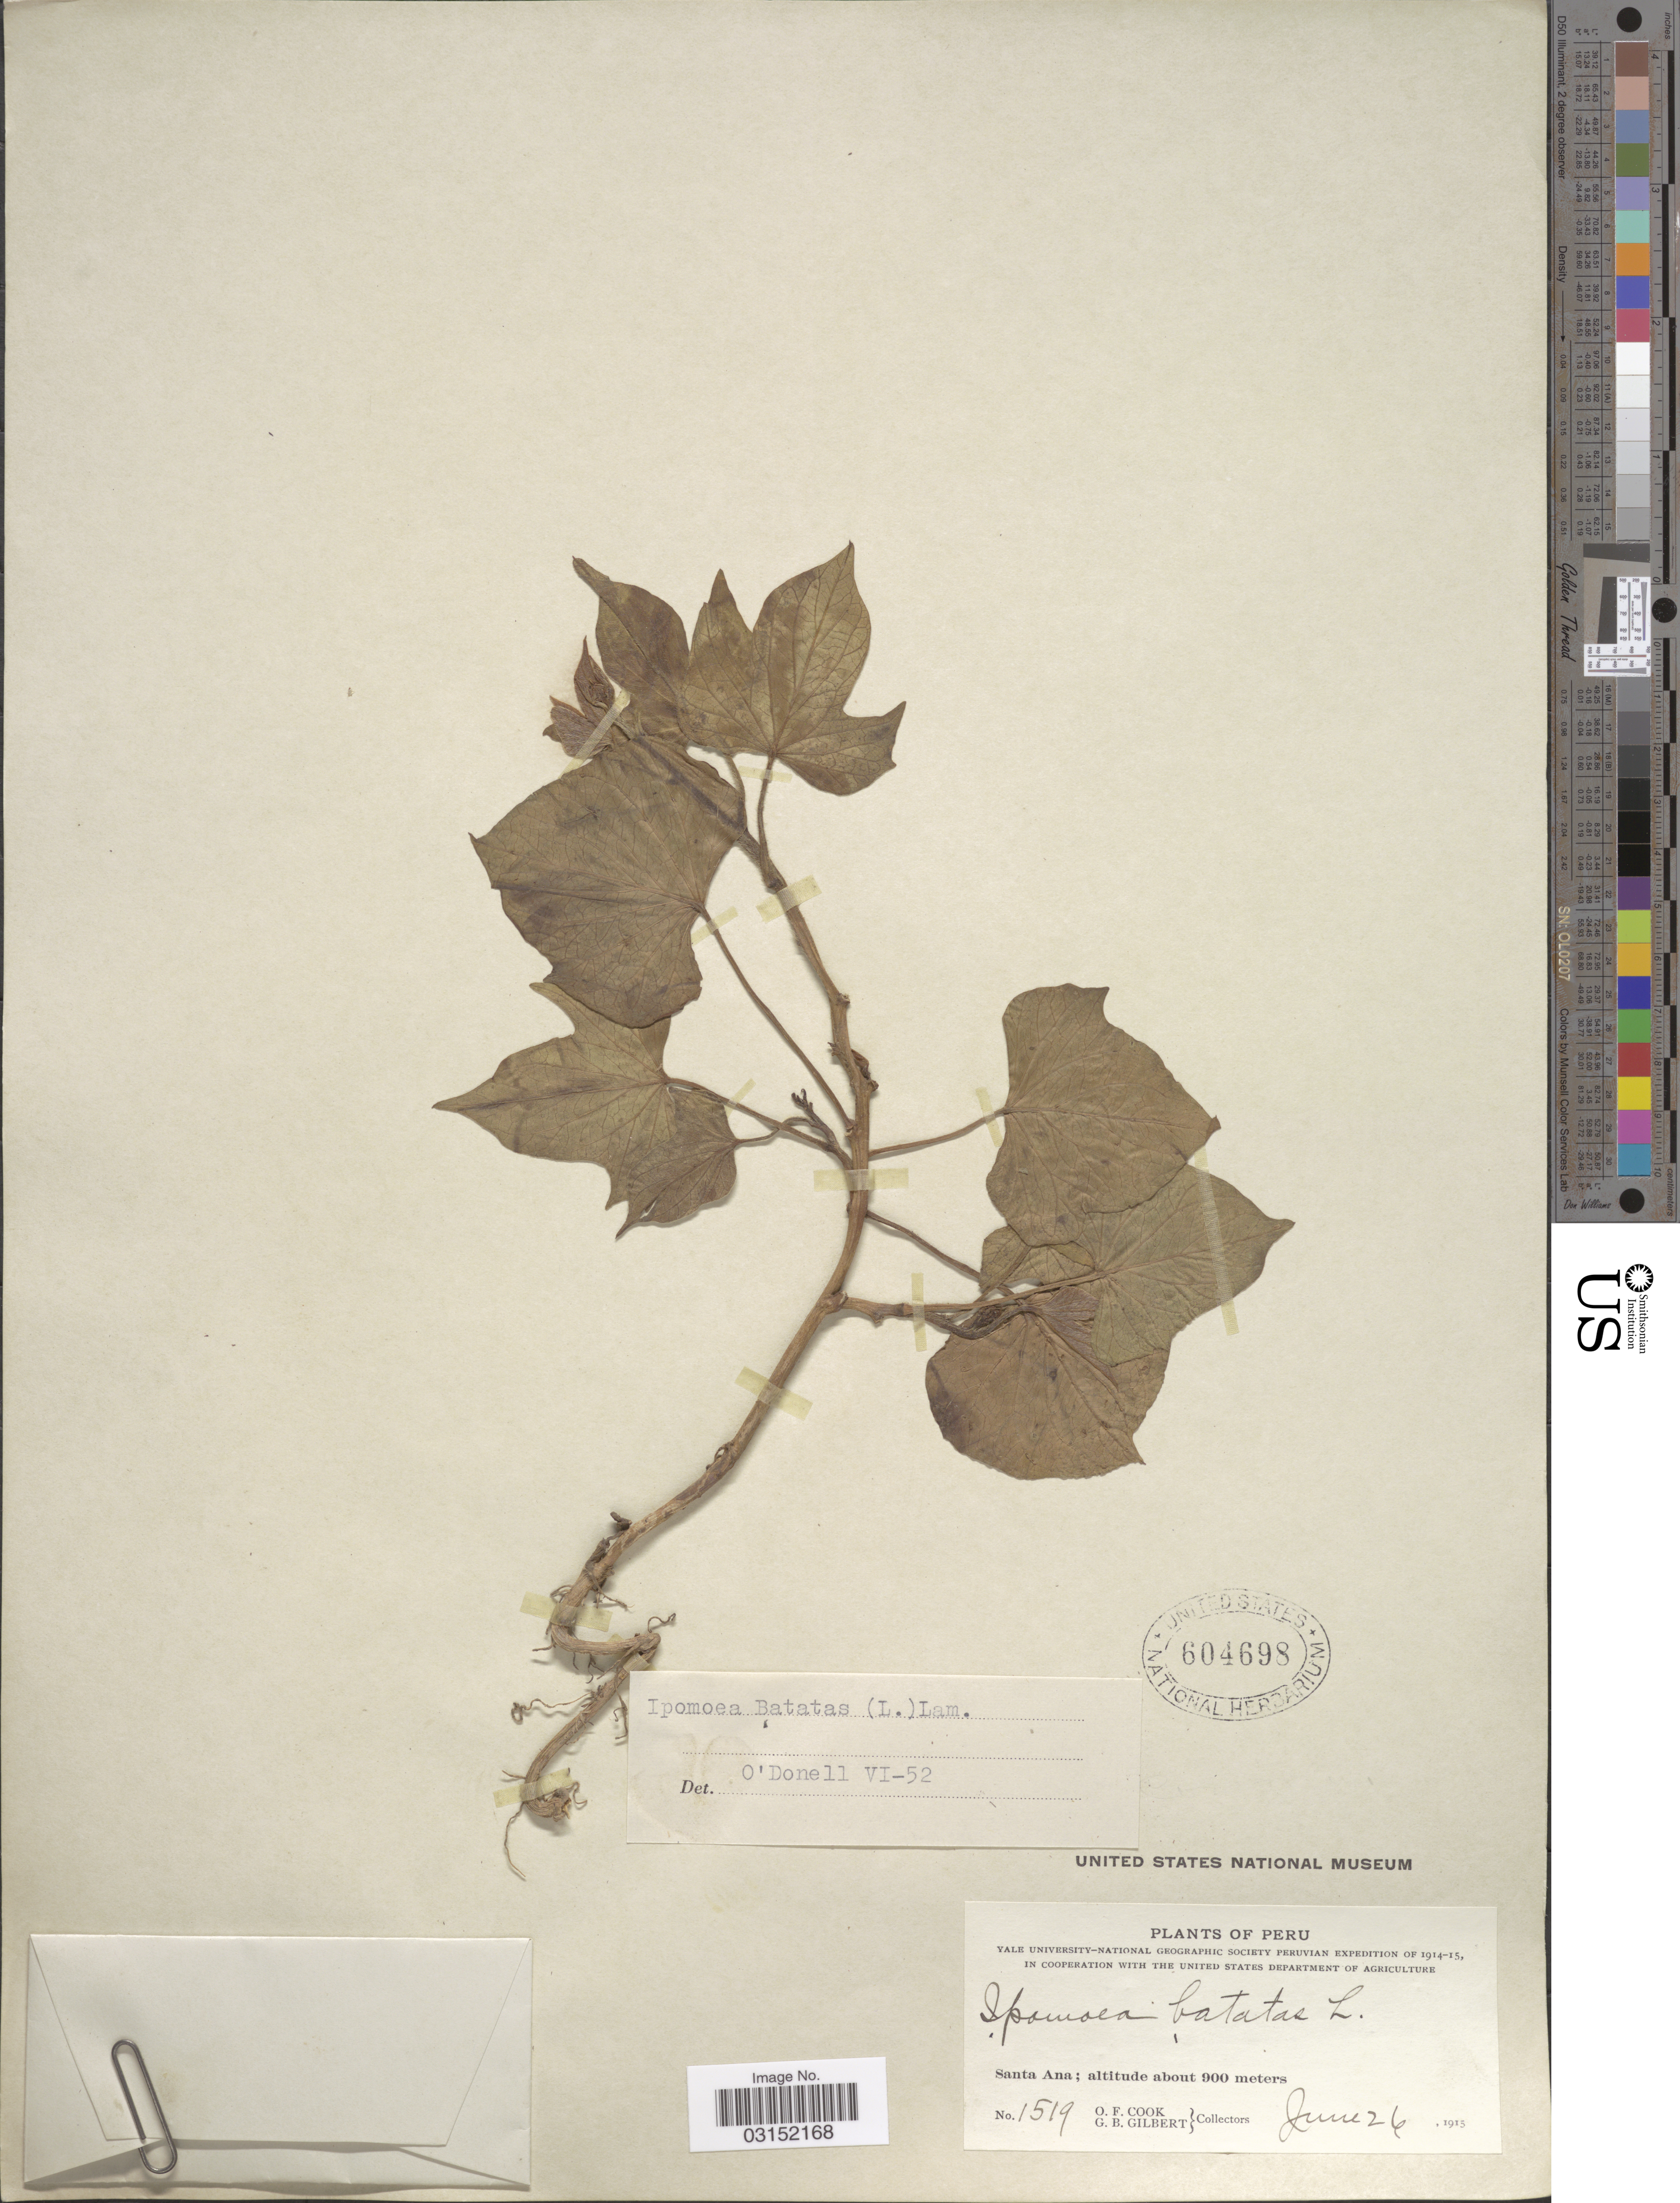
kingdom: Plantae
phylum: Tracheophyta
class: Magnoliopsida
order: Solanales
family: Convolvulaceae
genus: Ipomoea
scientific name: Ipomoea batatas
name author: (L.) Lam.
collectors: O. F. Cook & G. B. Gilbert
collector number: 1519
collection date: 1915-06-26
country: Peru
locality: Santa Ana.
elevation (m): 900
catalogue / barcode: US 604698